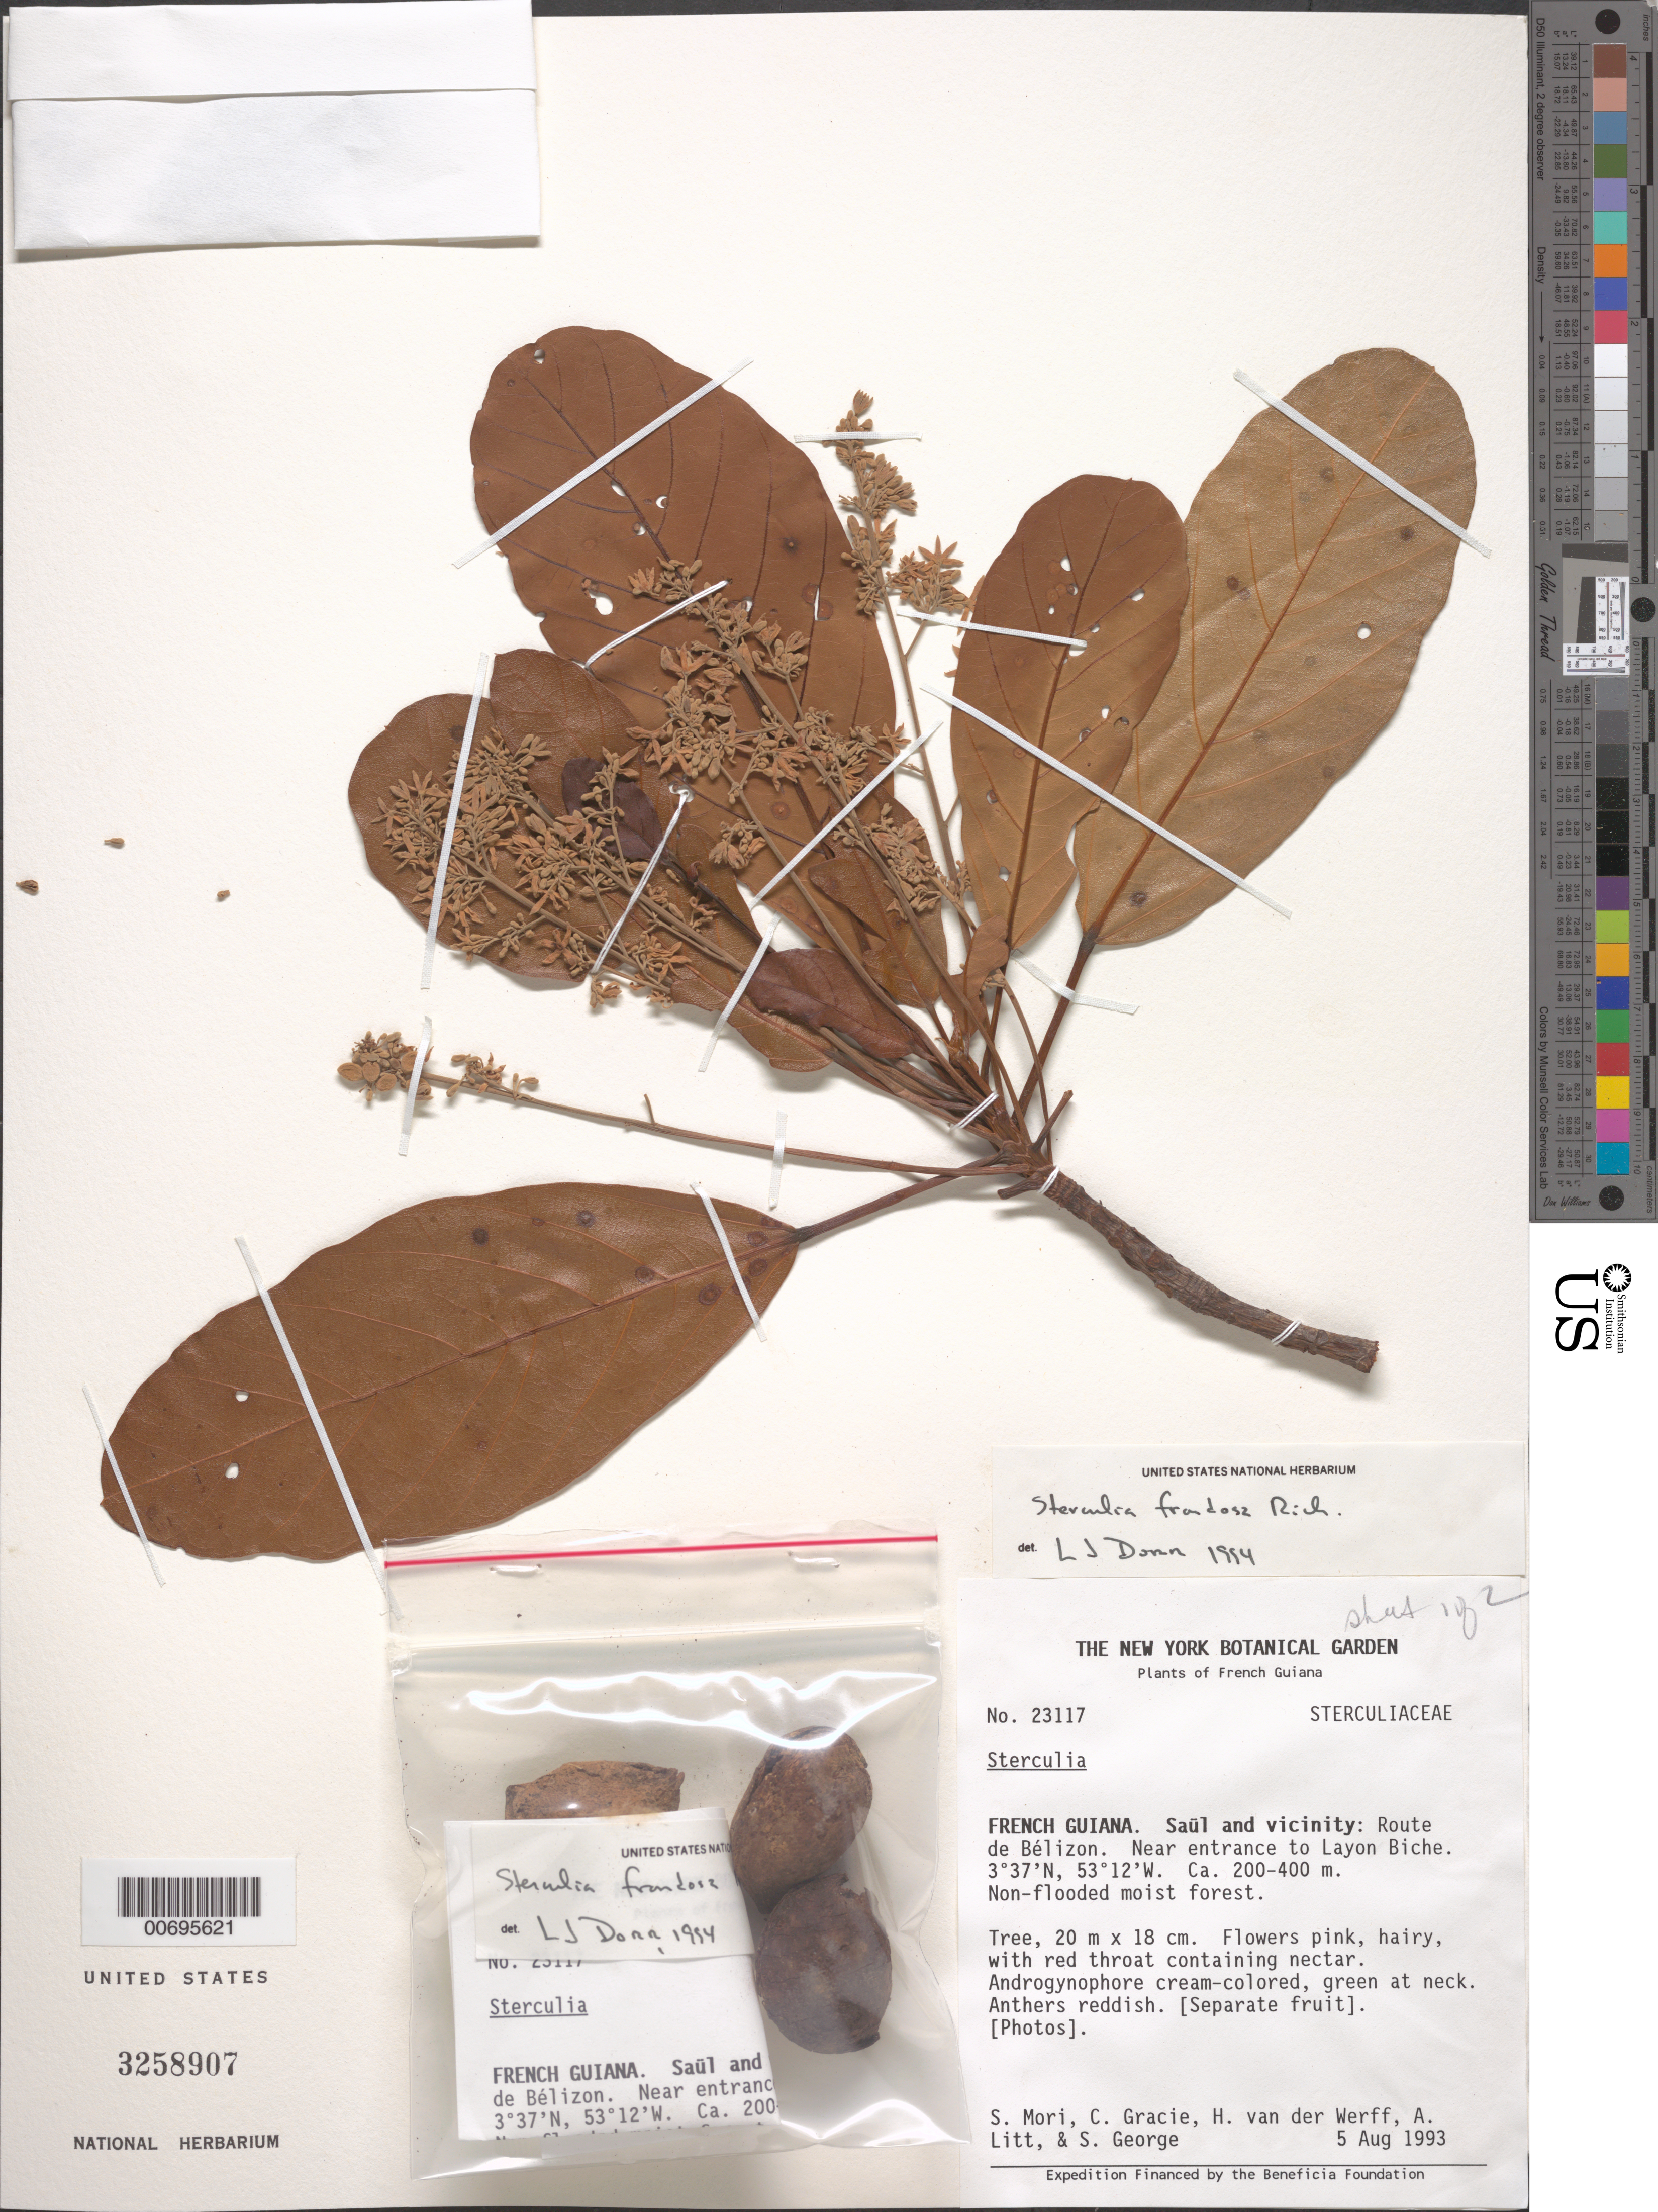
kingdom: Plantae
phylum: Tracheophyta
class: Magnoliopsida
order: Malvales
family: Malvaceae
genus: Sterculia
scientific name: Sterculia frondosa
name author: Rich.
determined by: Dorr, L. J., (BOT), Smithsonian Institution - National Museum of Natural History (UNITED STATES)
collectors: S. Mori, C. A. Gracie, H. van der Werff, A. Litt & S. George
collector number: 23117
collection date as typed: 5-Aug-93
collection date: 1993-08-05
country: French Guiana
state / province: Saint-Laurent-du-Maroni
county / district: Saül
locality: Saül and vic., Route de Bélizon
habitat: Non-flooded moist forest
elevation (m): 200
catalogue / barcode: US 3258907